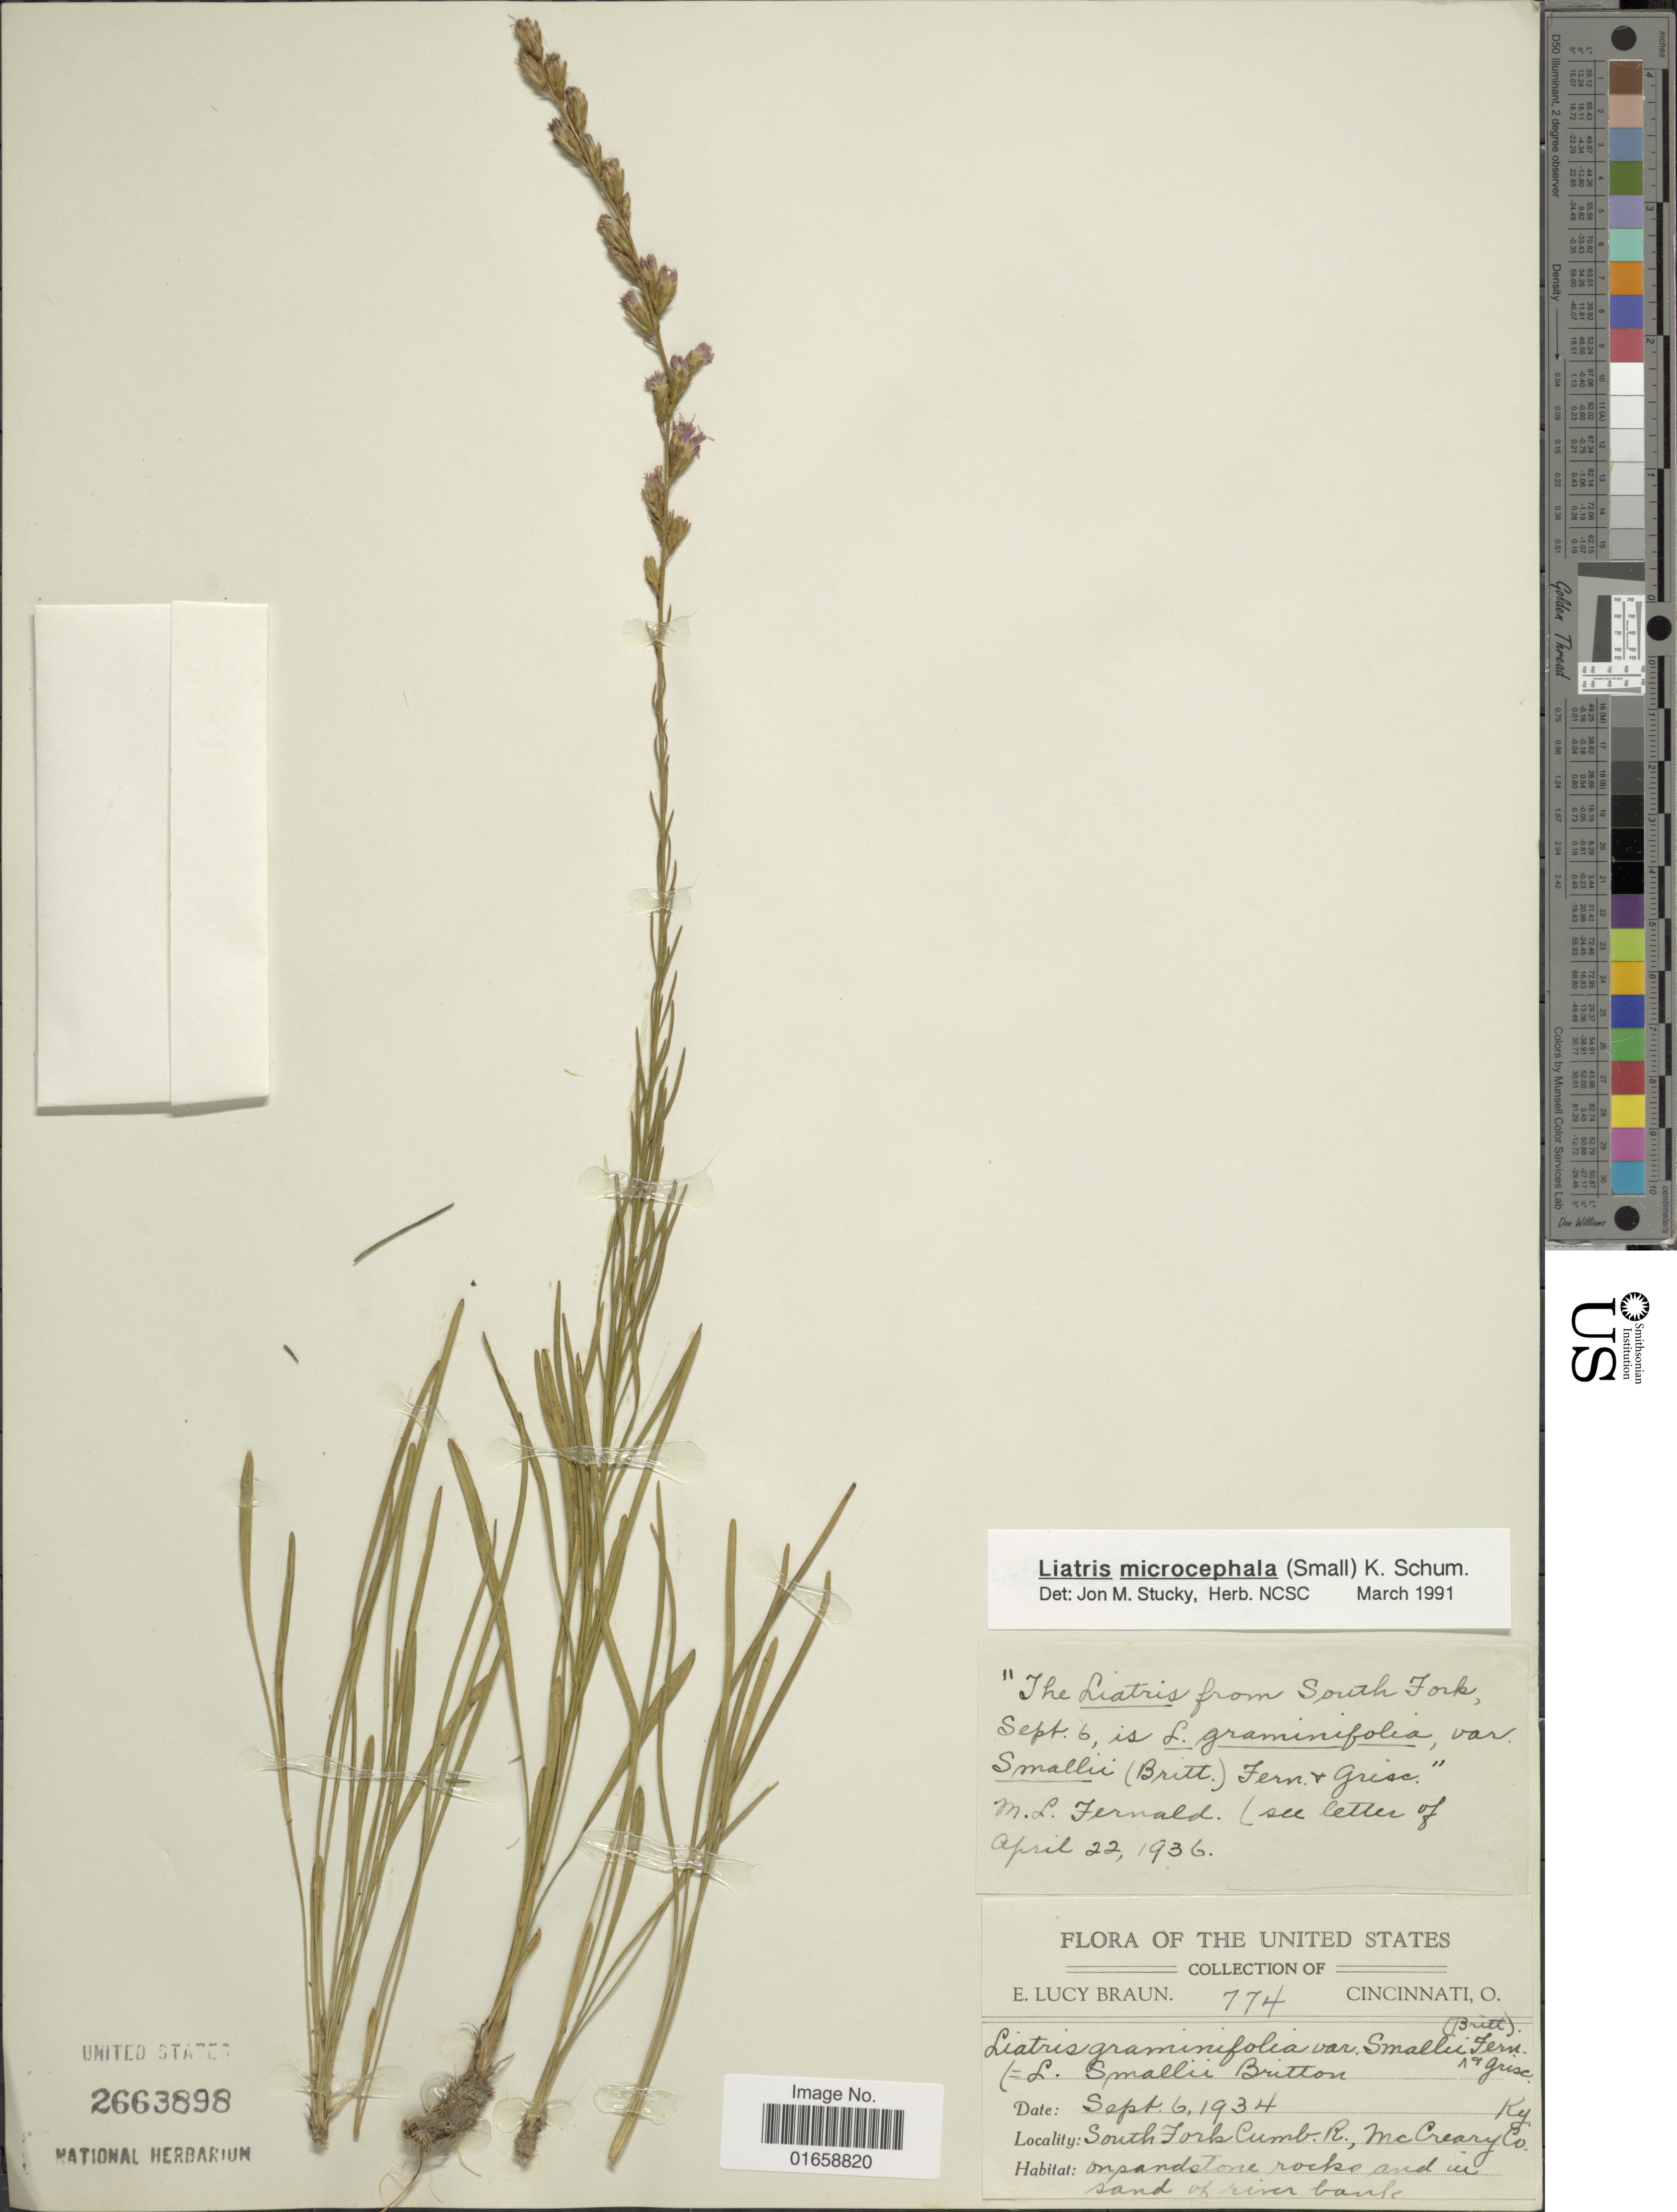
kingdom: Plantae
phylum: Tracheophyta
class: Magnoliopsida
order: Asterales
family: Asteraceae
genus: Liatris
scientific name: Liatris microcephala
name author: (Small) K. Schum.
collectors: E. L. Braun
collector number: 774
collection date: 1934-09-06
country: United States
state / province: Kentucky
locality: Nr. South Fork Cumb R., McCreary Co.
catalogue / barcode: US 2663898